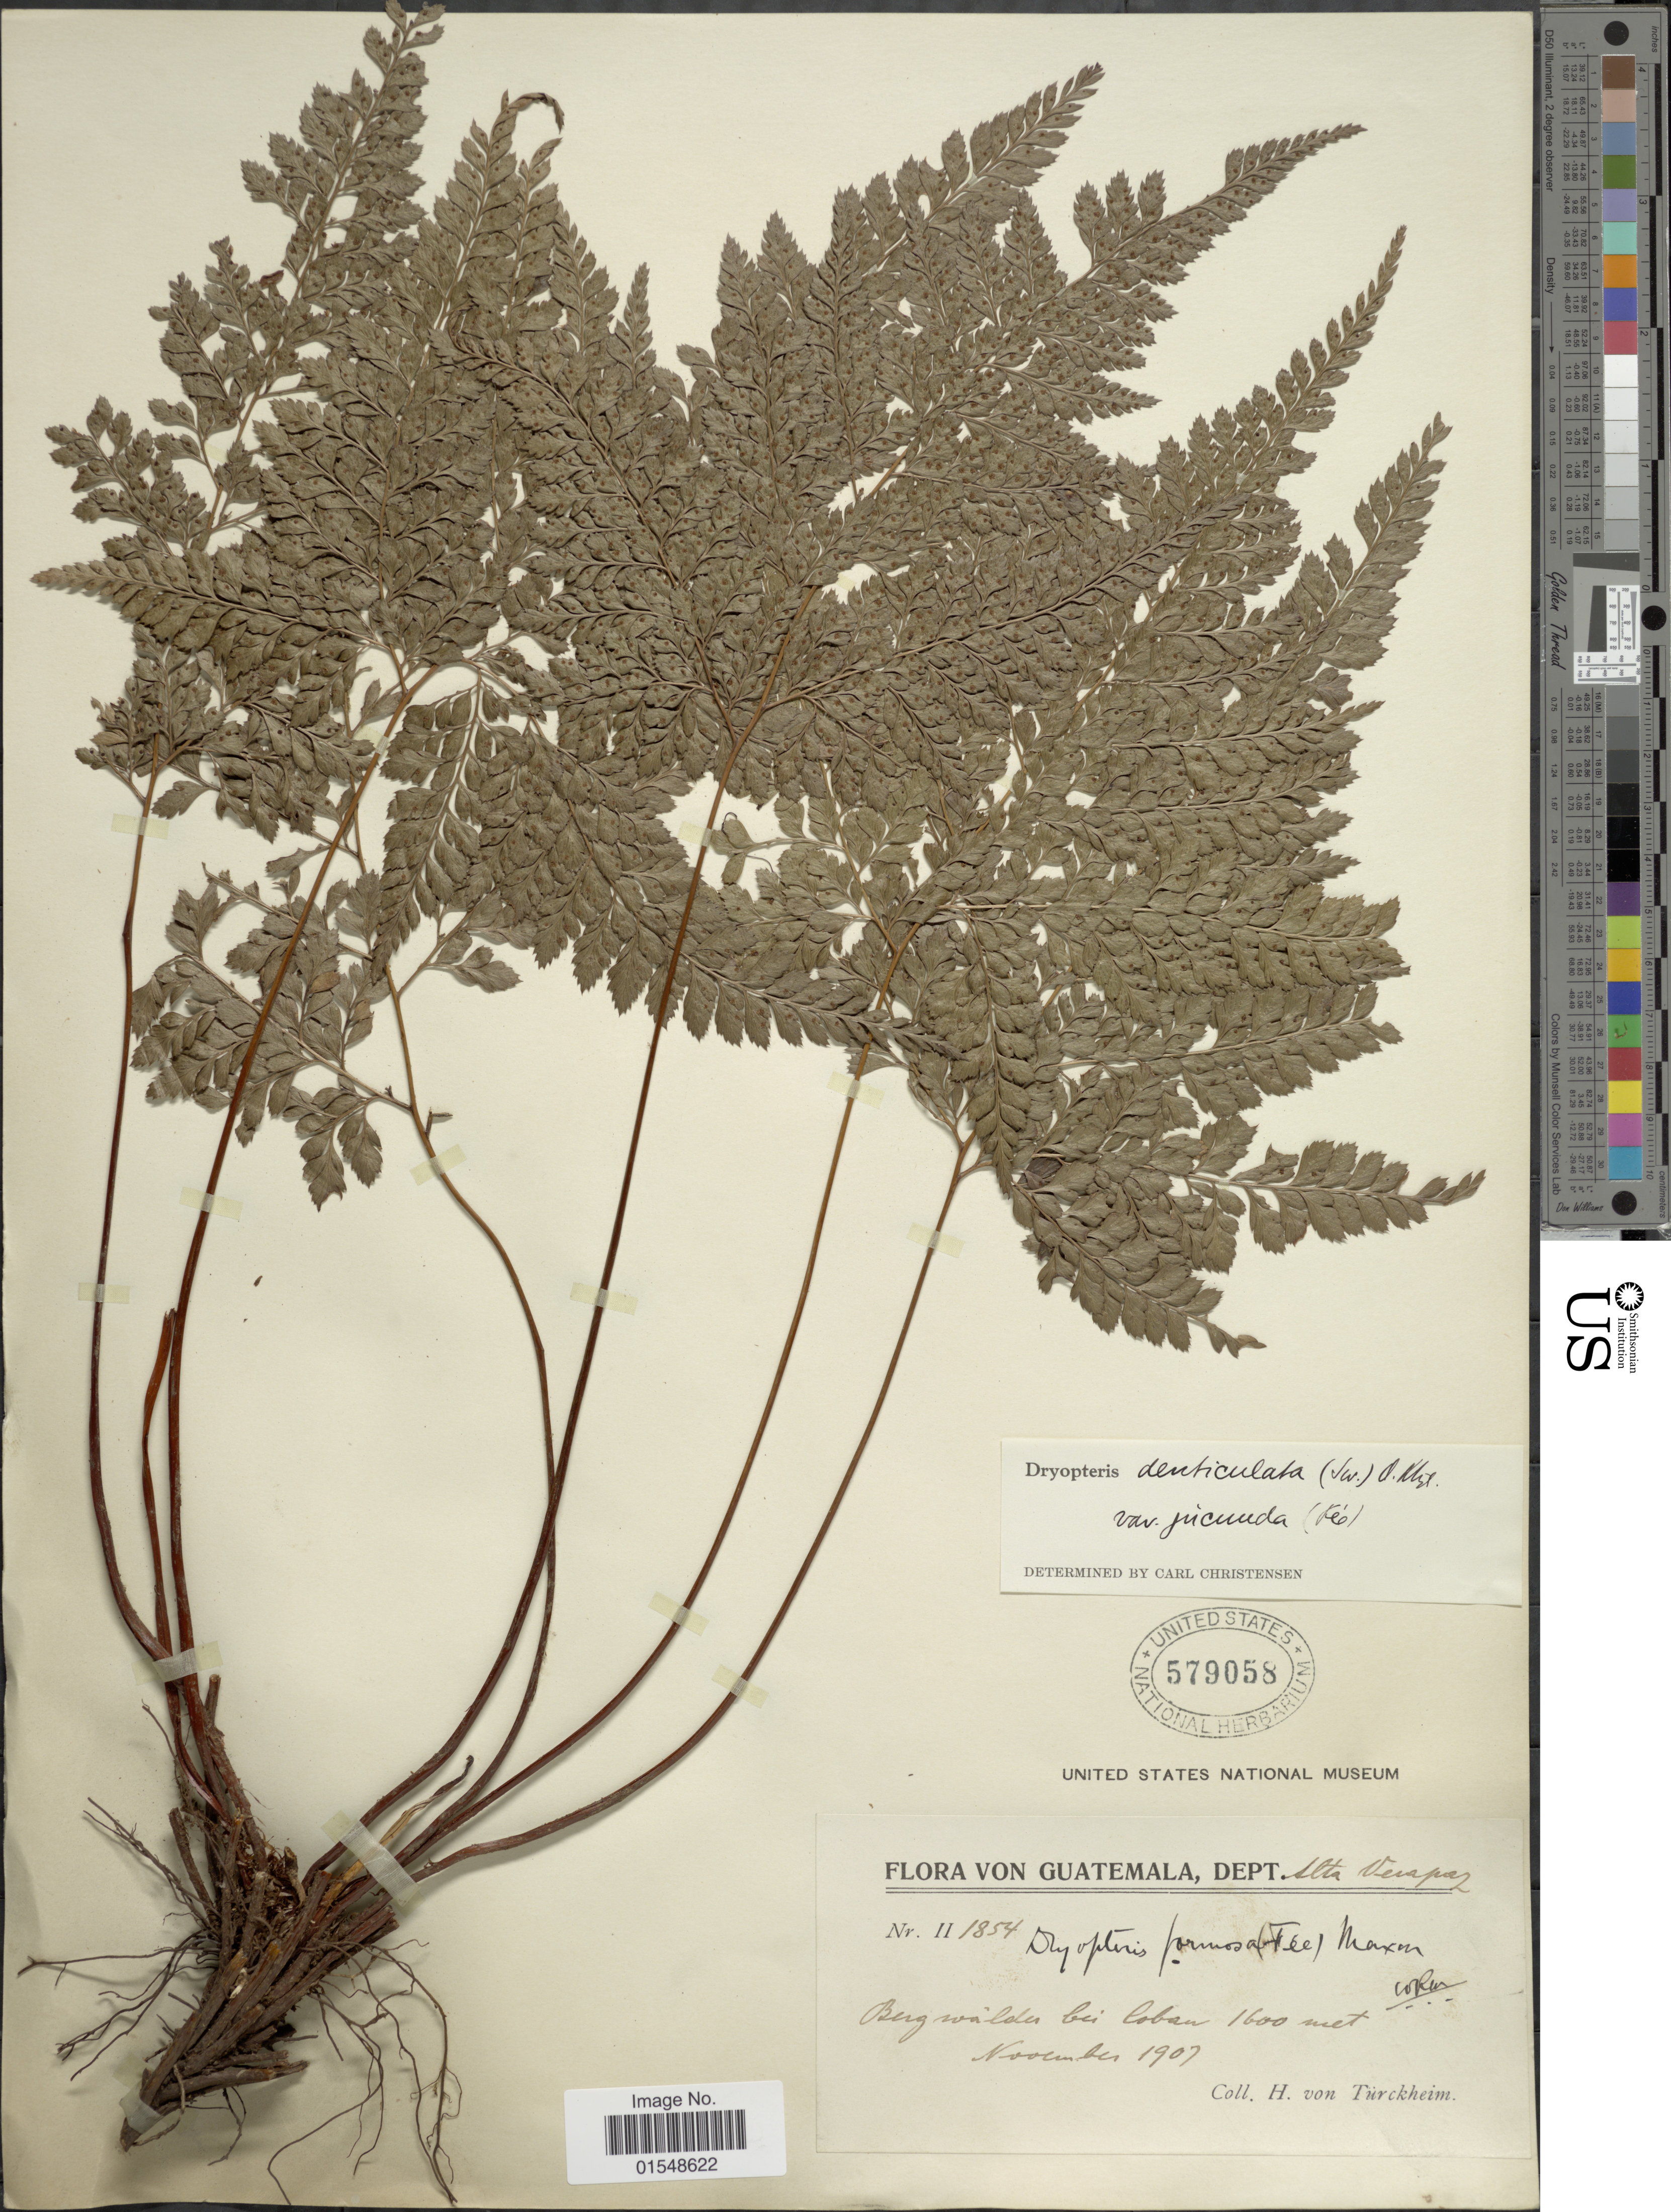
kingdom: Plantae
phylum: Tracheophyta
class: Polypodiopsida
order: Polypodiales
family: Dryopteridaceae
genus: Arachniodes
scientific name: Arachniodes denticulata var. jucunda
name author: (Fée) Lellinger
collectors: H. von Türckheim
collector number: II1584*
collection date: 1907-11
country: Guatemala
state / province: Alta Verapaz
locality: Berg wilden bei loban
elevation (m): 1600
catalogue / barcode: US 579058